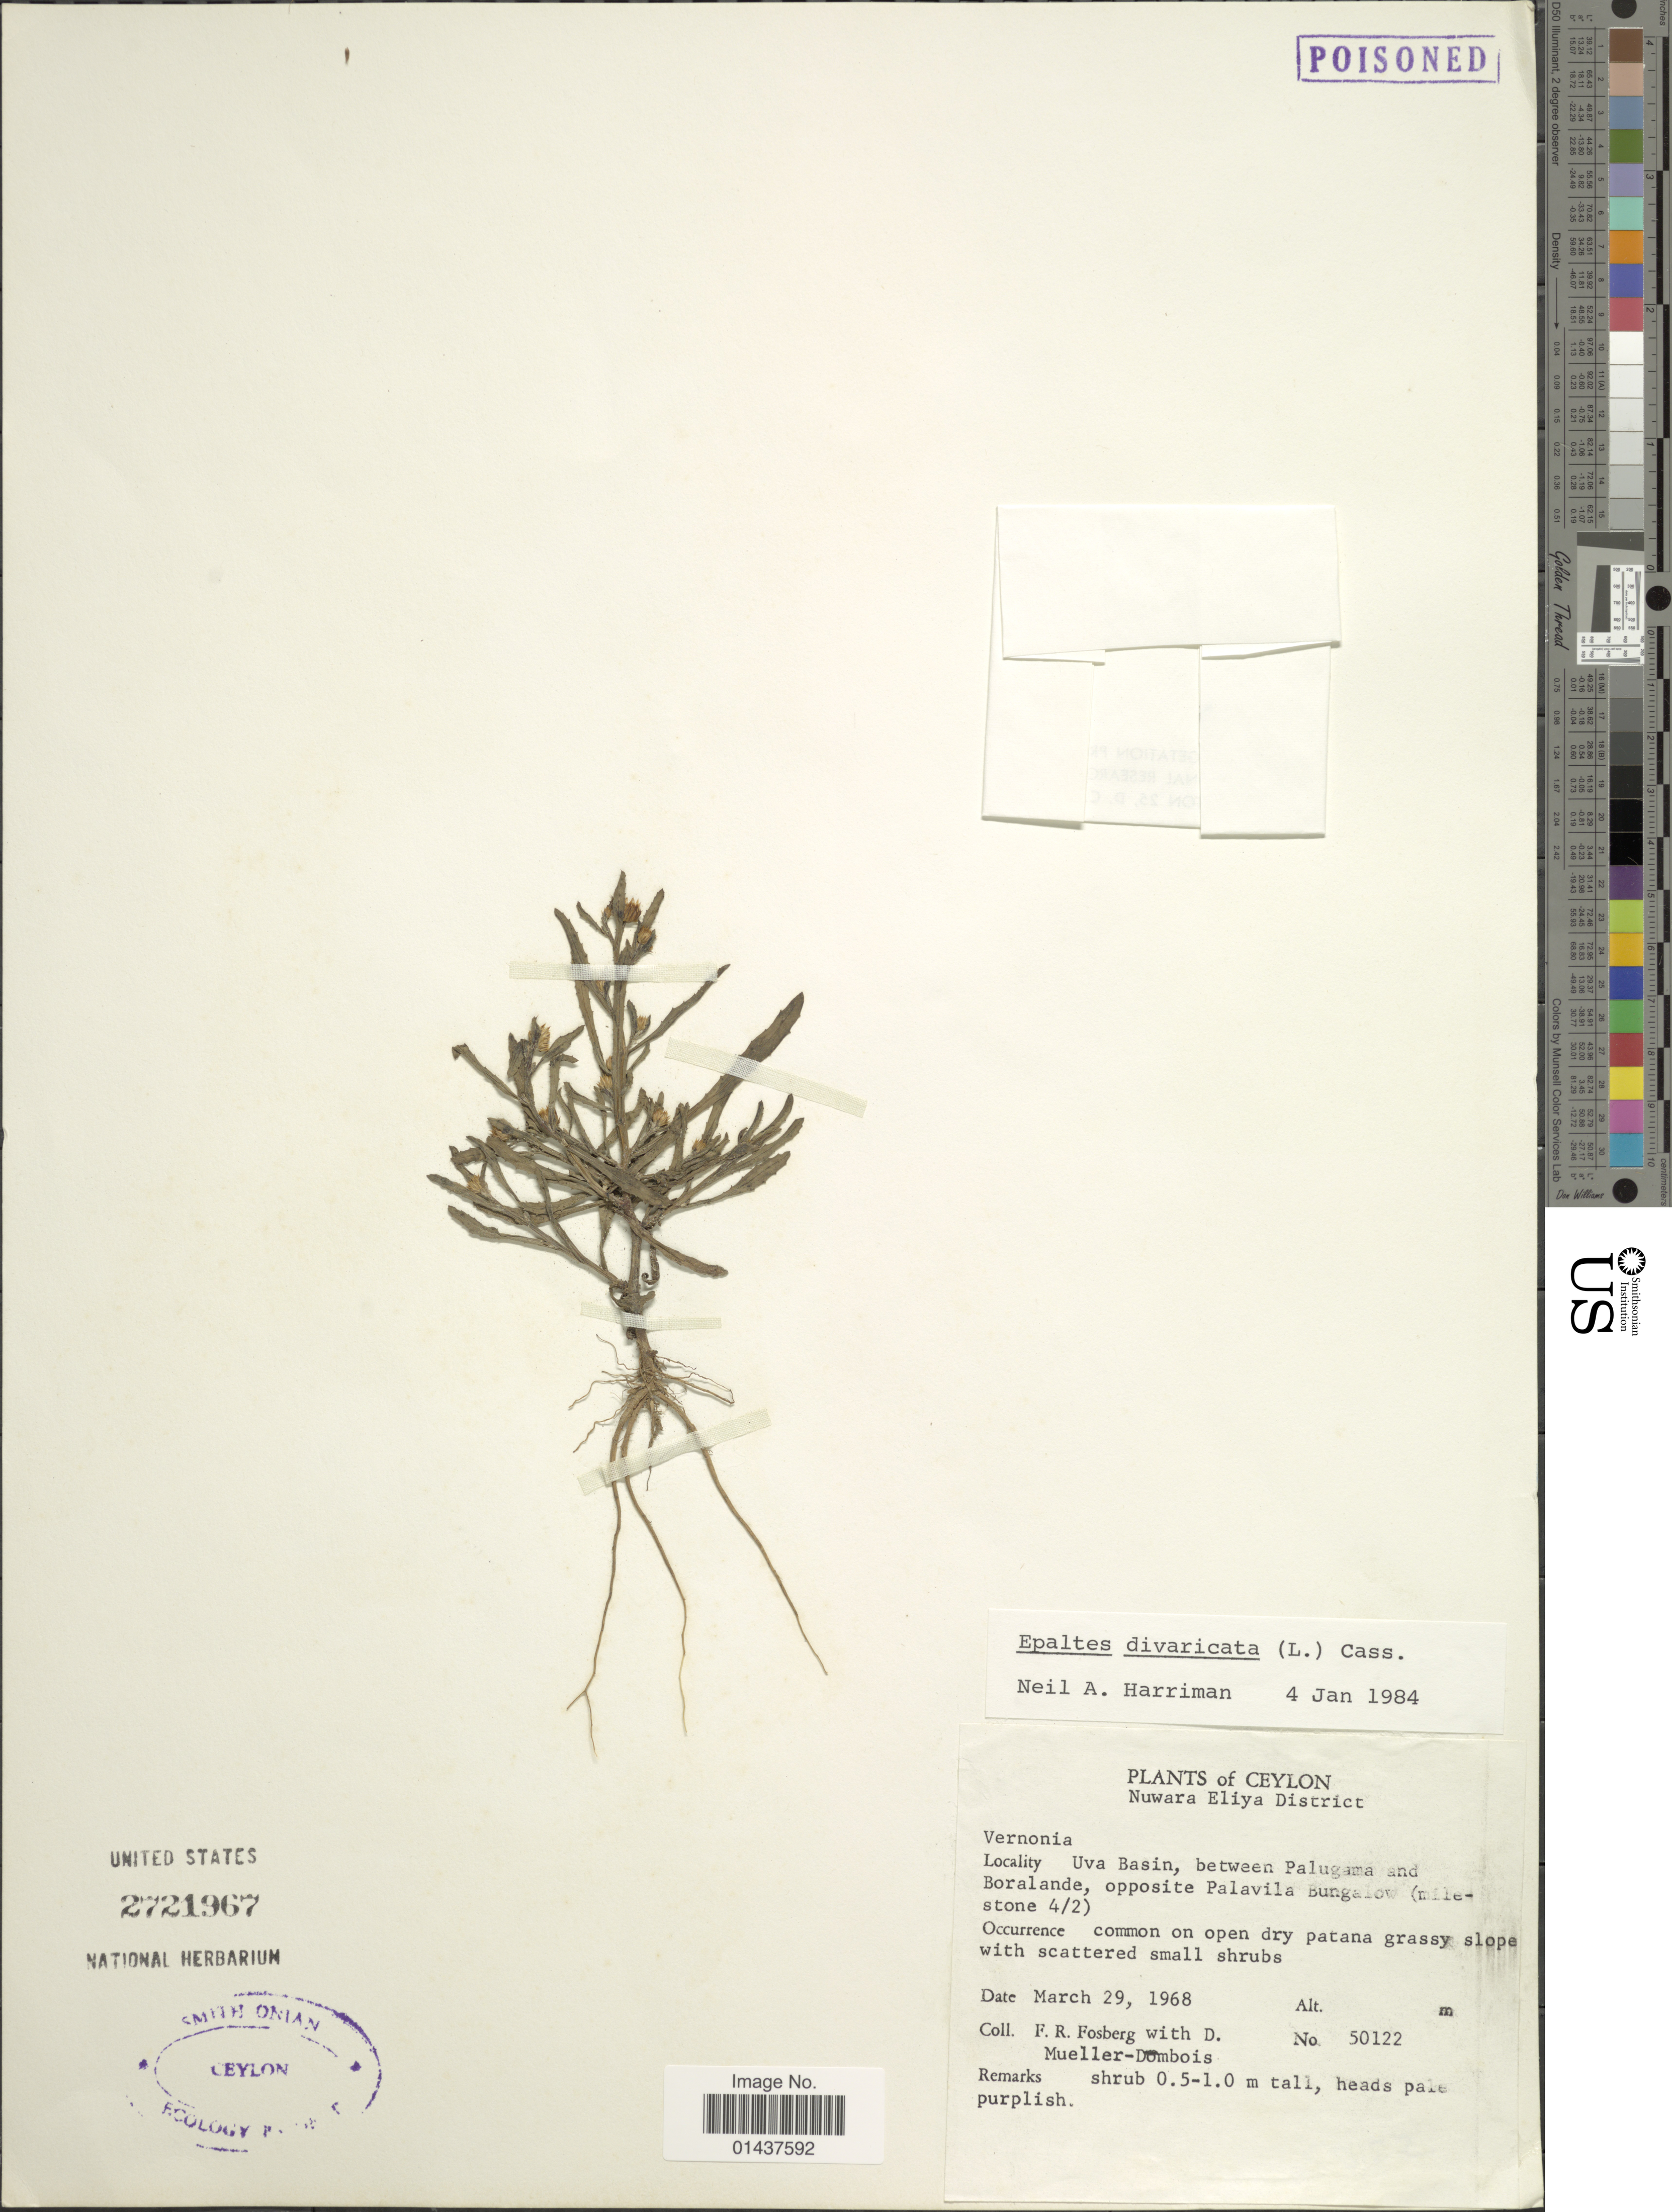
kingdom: Plantae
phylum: Tracheophyta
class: Magnoliopsida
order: Asterales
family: Asteraceae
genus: Epaltes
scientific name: Epaltes divaricata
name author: (L.) Cass.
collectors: F. R. Fosberg & D. Mueller-Dombois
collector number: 50122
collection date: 1968-03-29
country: Sri Lanka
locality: Ceylon, Nuwara Eliya District, Uva Basin, between Palugama and Boralande, opposite Palavila Bungalow (milestone 4/2)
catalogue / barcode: US 2721967